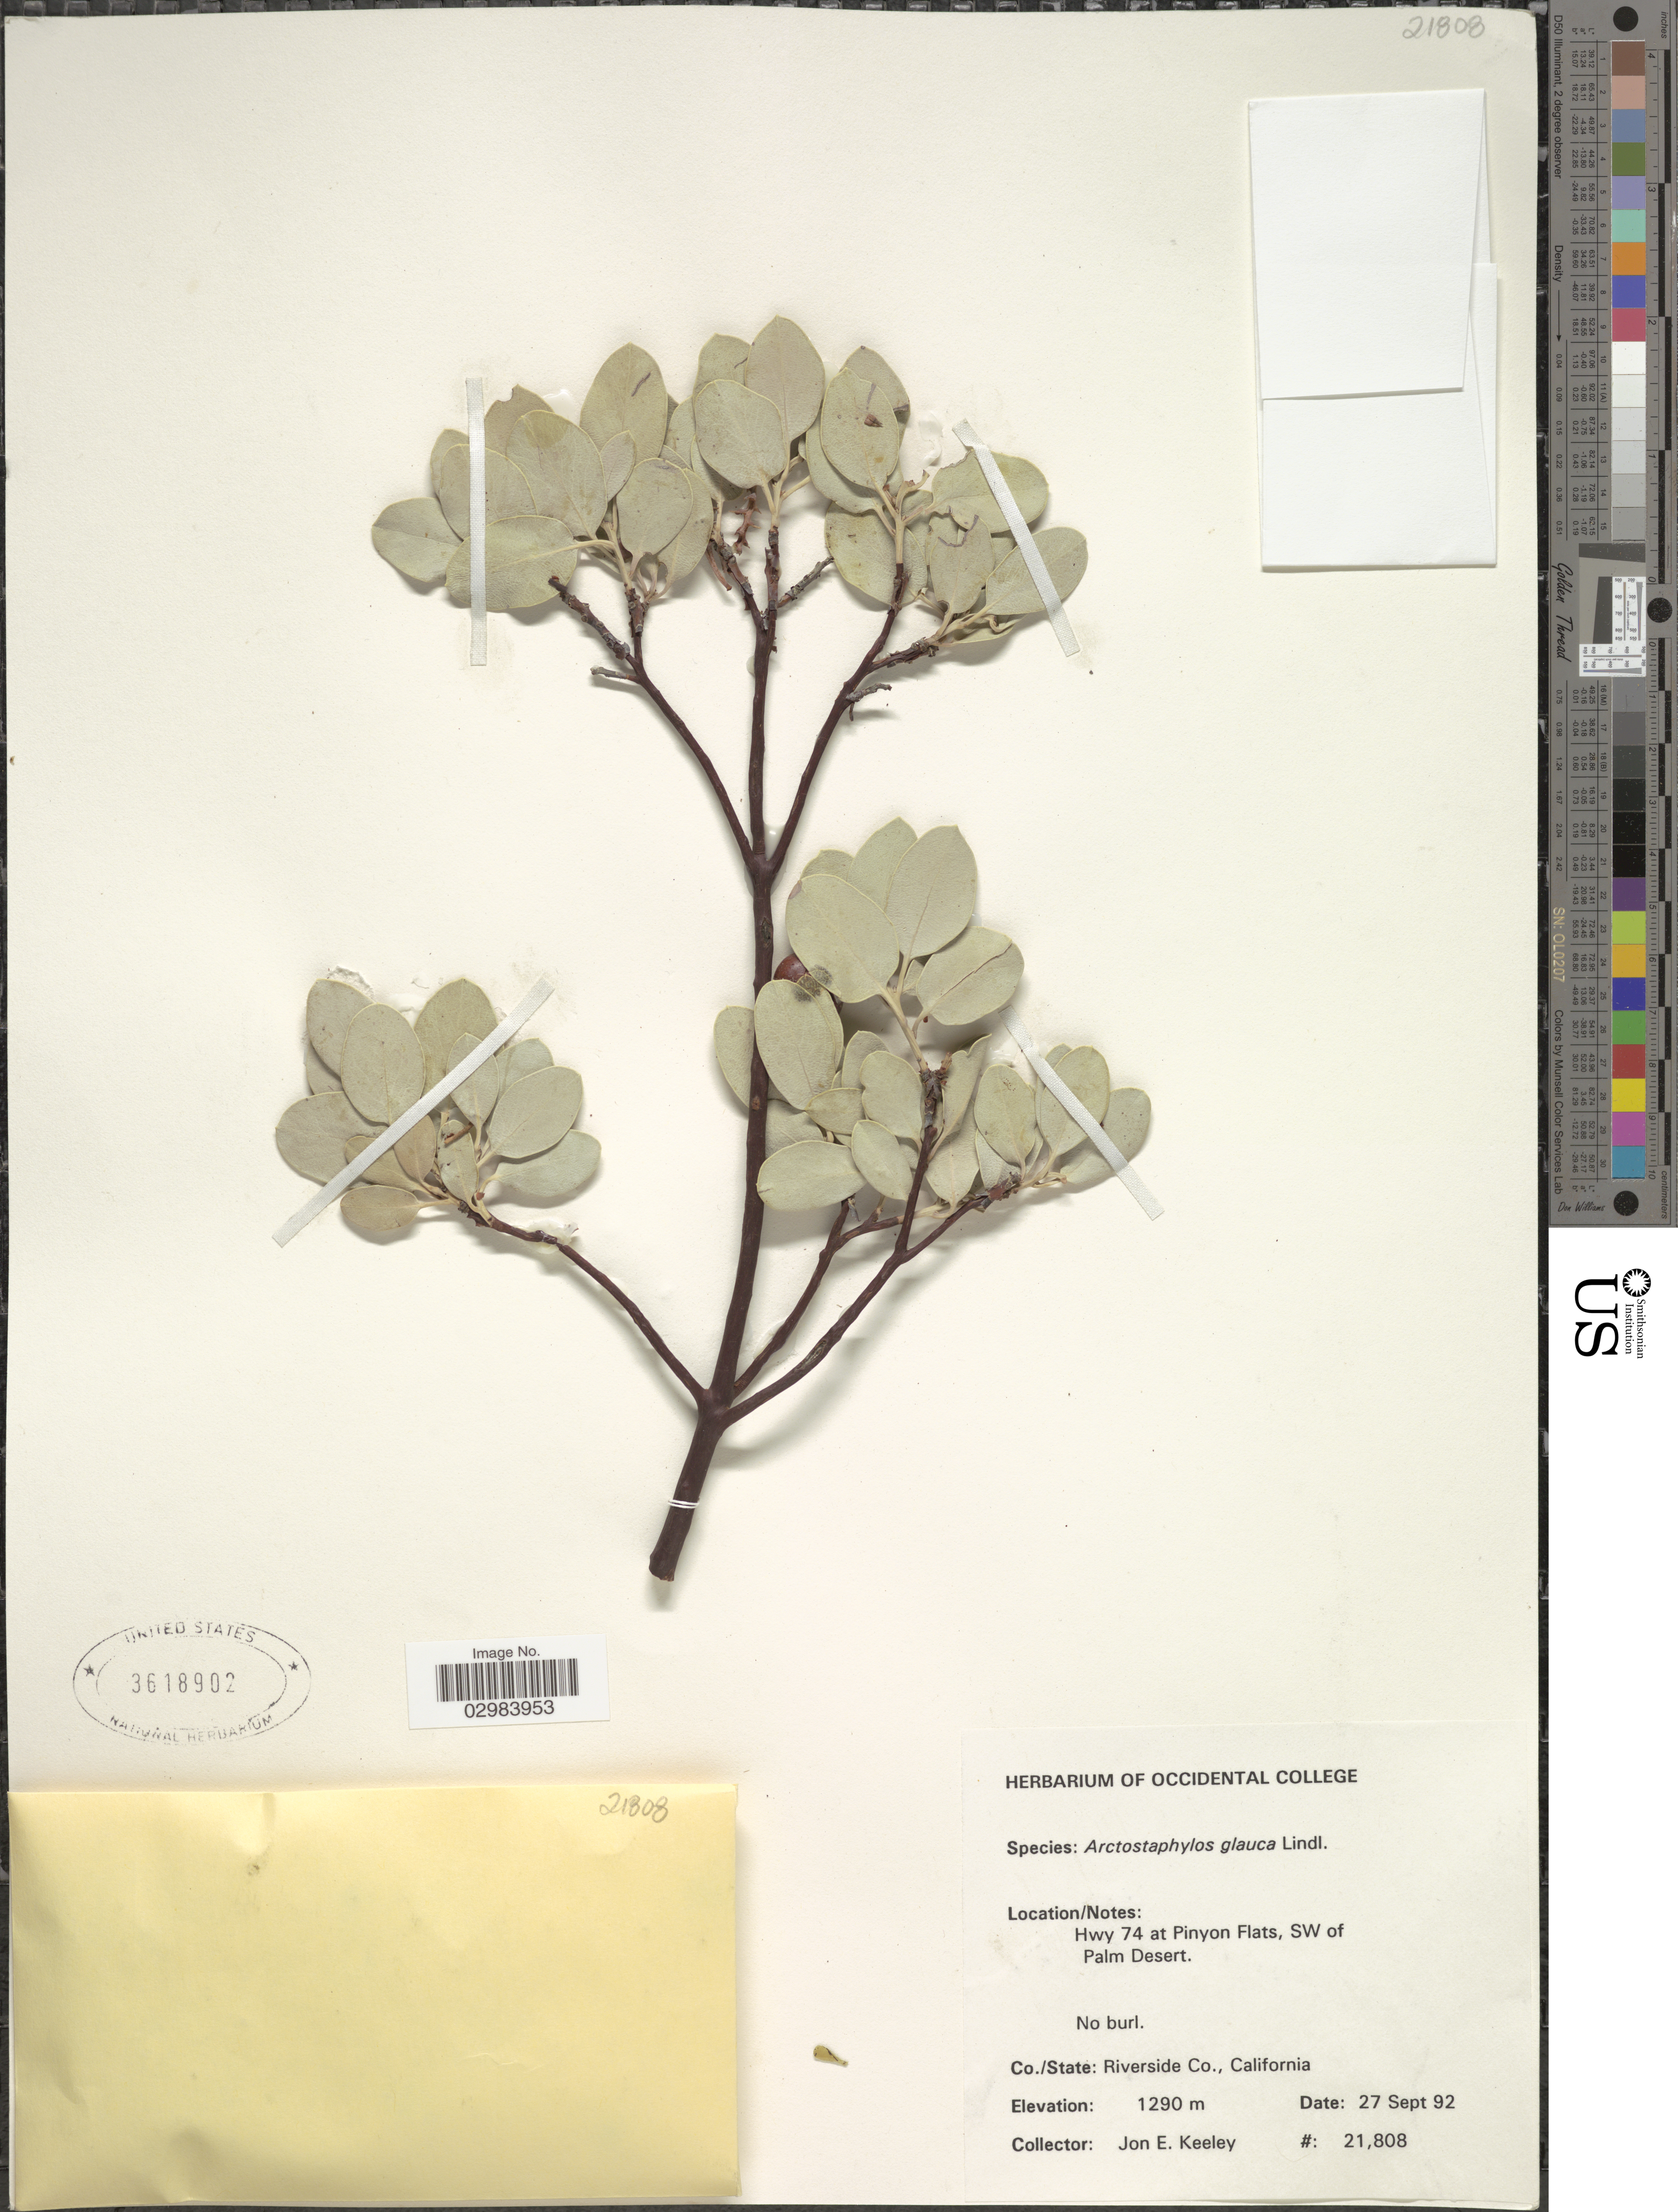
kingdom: Plantae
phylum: Tracheophyta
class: Magnoliopsida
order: Ericales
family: Ericaceae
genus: Arctostaphylos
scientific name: Arctostaphylos glauca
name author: Lindl.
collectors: J. E. Keeley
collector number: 21808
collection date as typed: Transcribed d/m/y: 27/9/92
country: United States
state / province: California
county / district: Riverside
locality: Riverside Co., Hwy 74 at Pinyon Flats., SW of Palm Desert.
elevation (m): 1290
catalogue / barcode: US 3618902